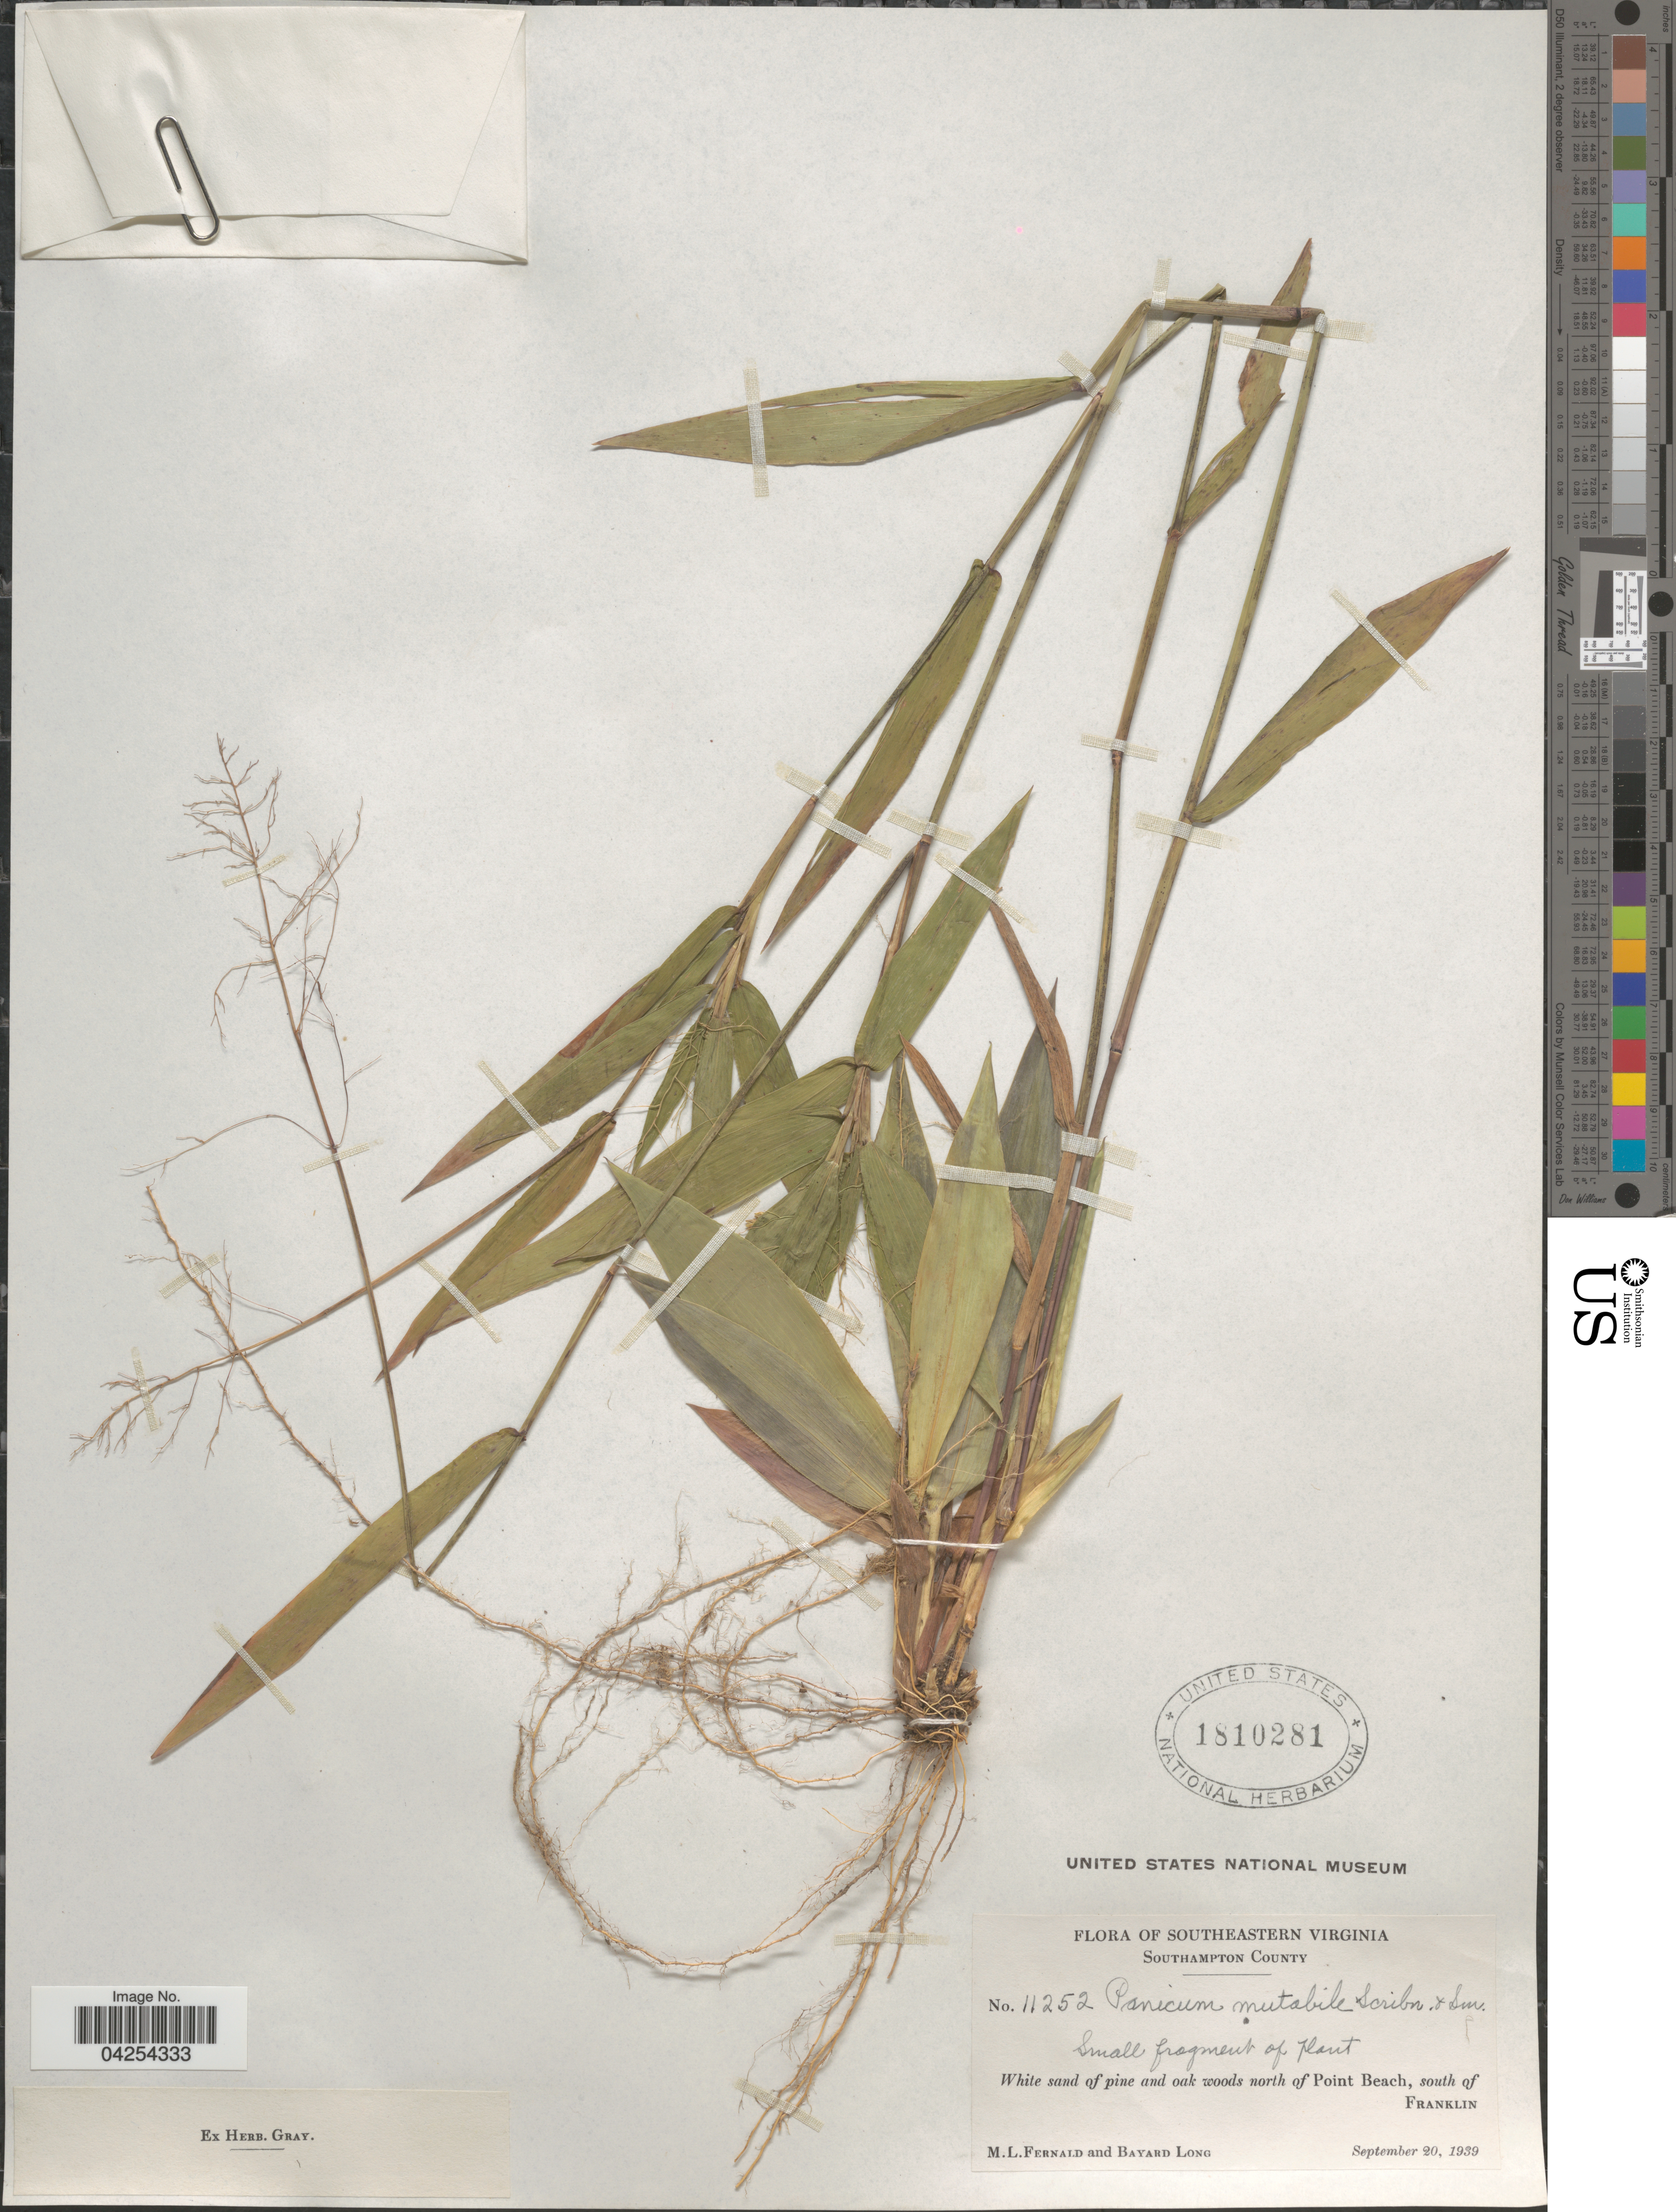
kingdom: Plantae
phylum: Tracheophyta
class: Liliopsida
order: Poales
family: Poaceae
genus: Dichanthelium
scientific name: Dichanthelium commutatum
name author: (Schult.) Gould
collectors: M. L. Fernald & B. Long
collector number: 11252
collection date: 1939-09-20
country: United States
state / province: Virginia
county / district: Southampton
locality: Southeastern Virginia. Southampton County. White sand of pine and oak woods north of Point Beach, south of Franklin.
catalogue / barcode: US 1810281